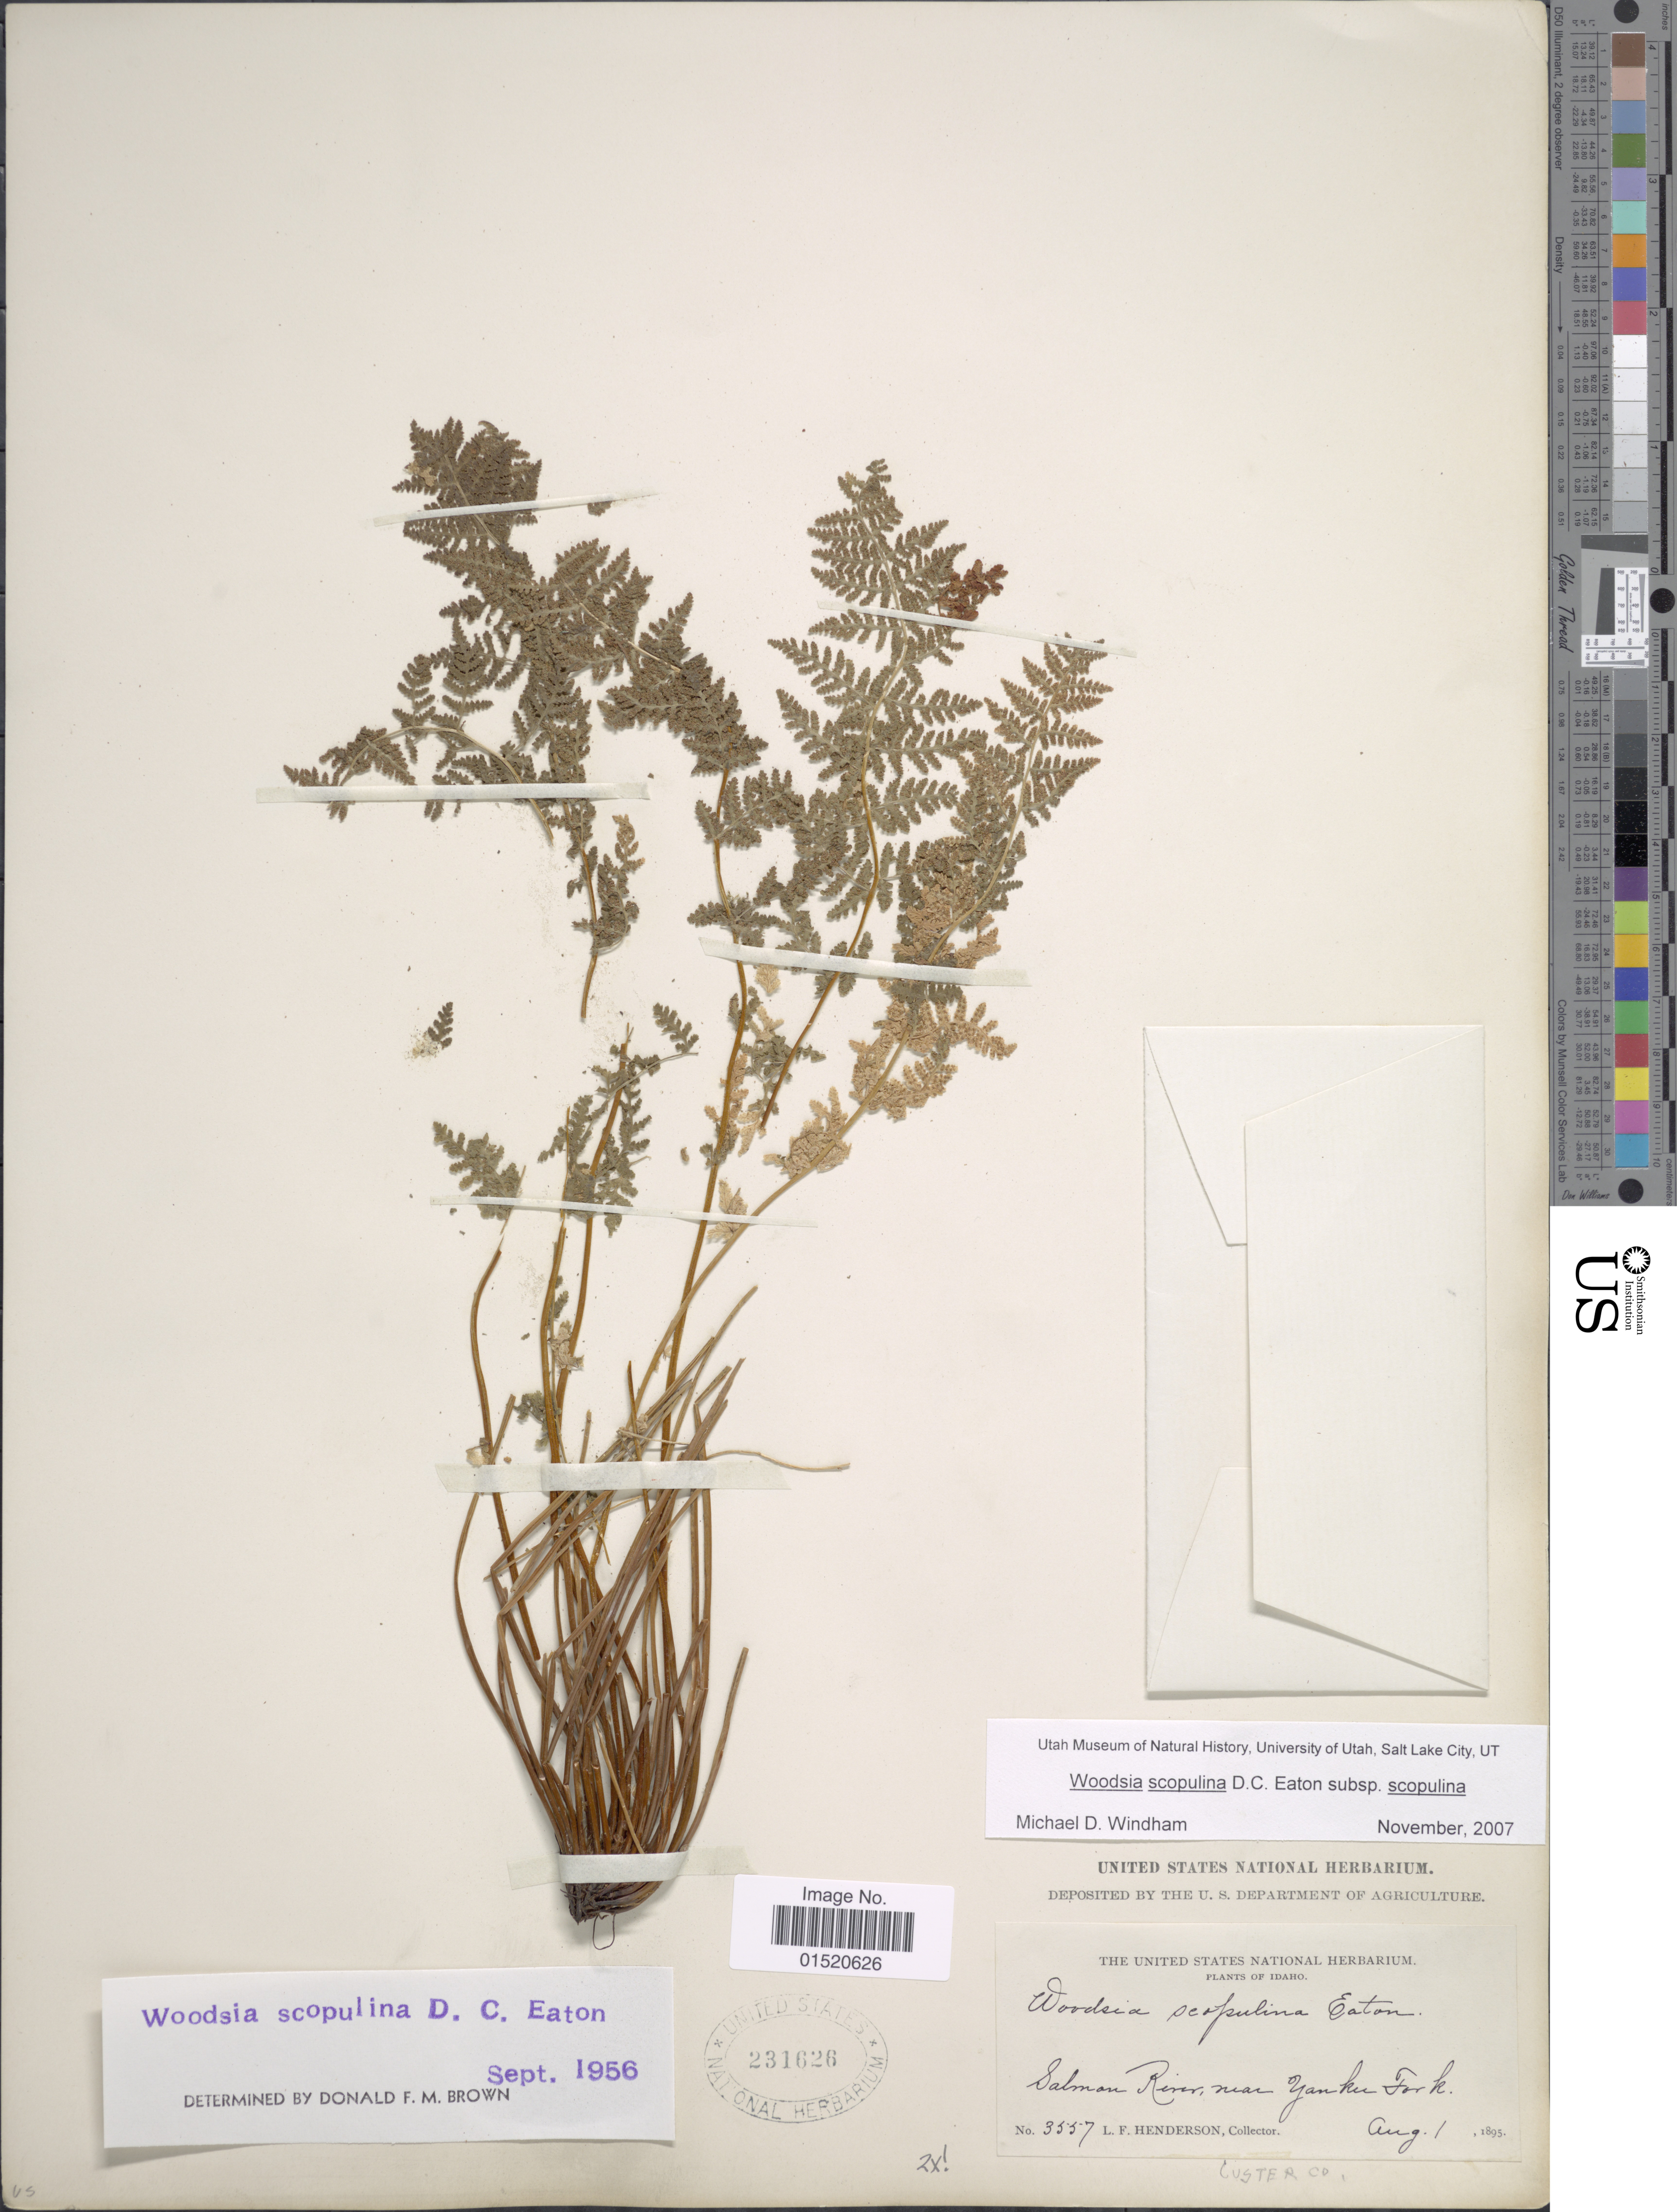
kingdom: Plantae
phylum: Tracheophyta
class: Polypodiopsida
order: Polypodiales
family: Woodsiaceae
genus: Woodsia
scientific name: Woodsia scopulina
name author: D.C. Eaton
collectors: L. Henderson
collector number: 3557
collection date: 1895-08-01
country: United States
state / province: Idaho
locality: Salman River, near Yankee Fork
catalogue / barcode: US 231626